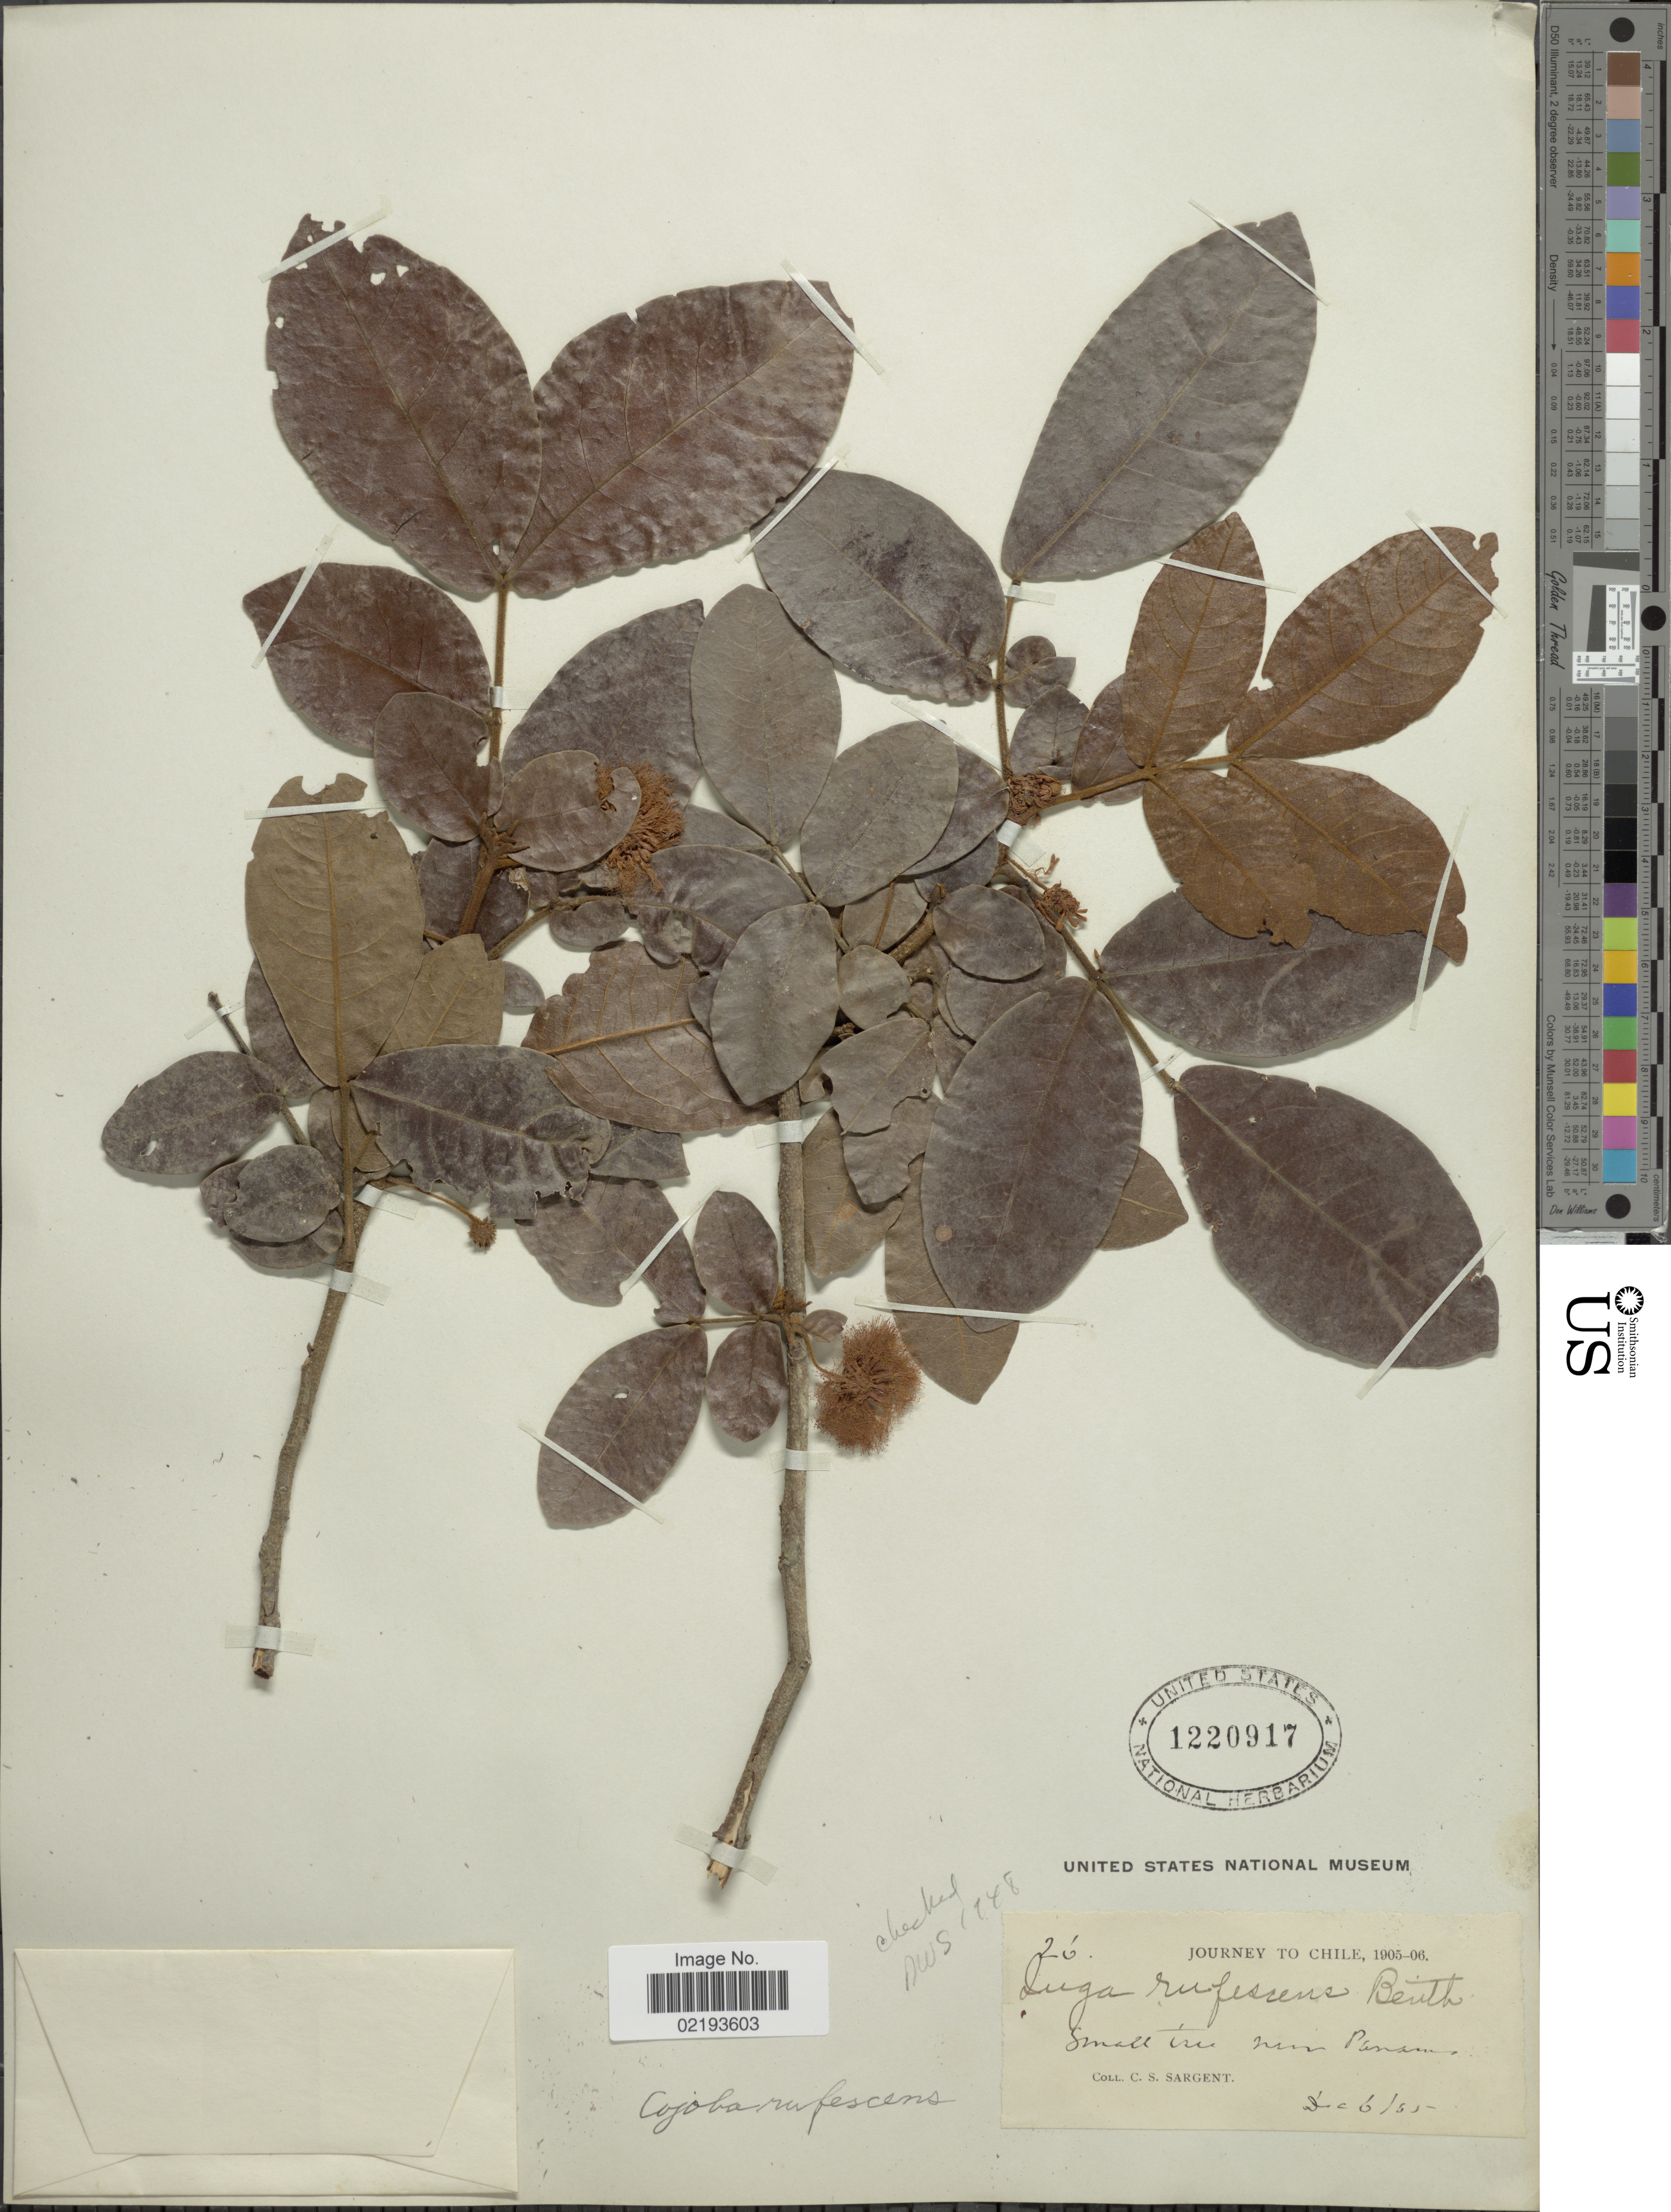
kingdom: Plantae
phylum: Tracheophyta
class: Magnoliopsida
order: Fabales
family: Fabaceae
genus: Cojoba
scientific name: Cojoba rufescens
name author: (Benth.) Britton & Rose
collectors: C. S. Sargent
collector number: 26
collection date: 1905-12-06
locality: Near Panama.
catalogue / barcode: US 1220917